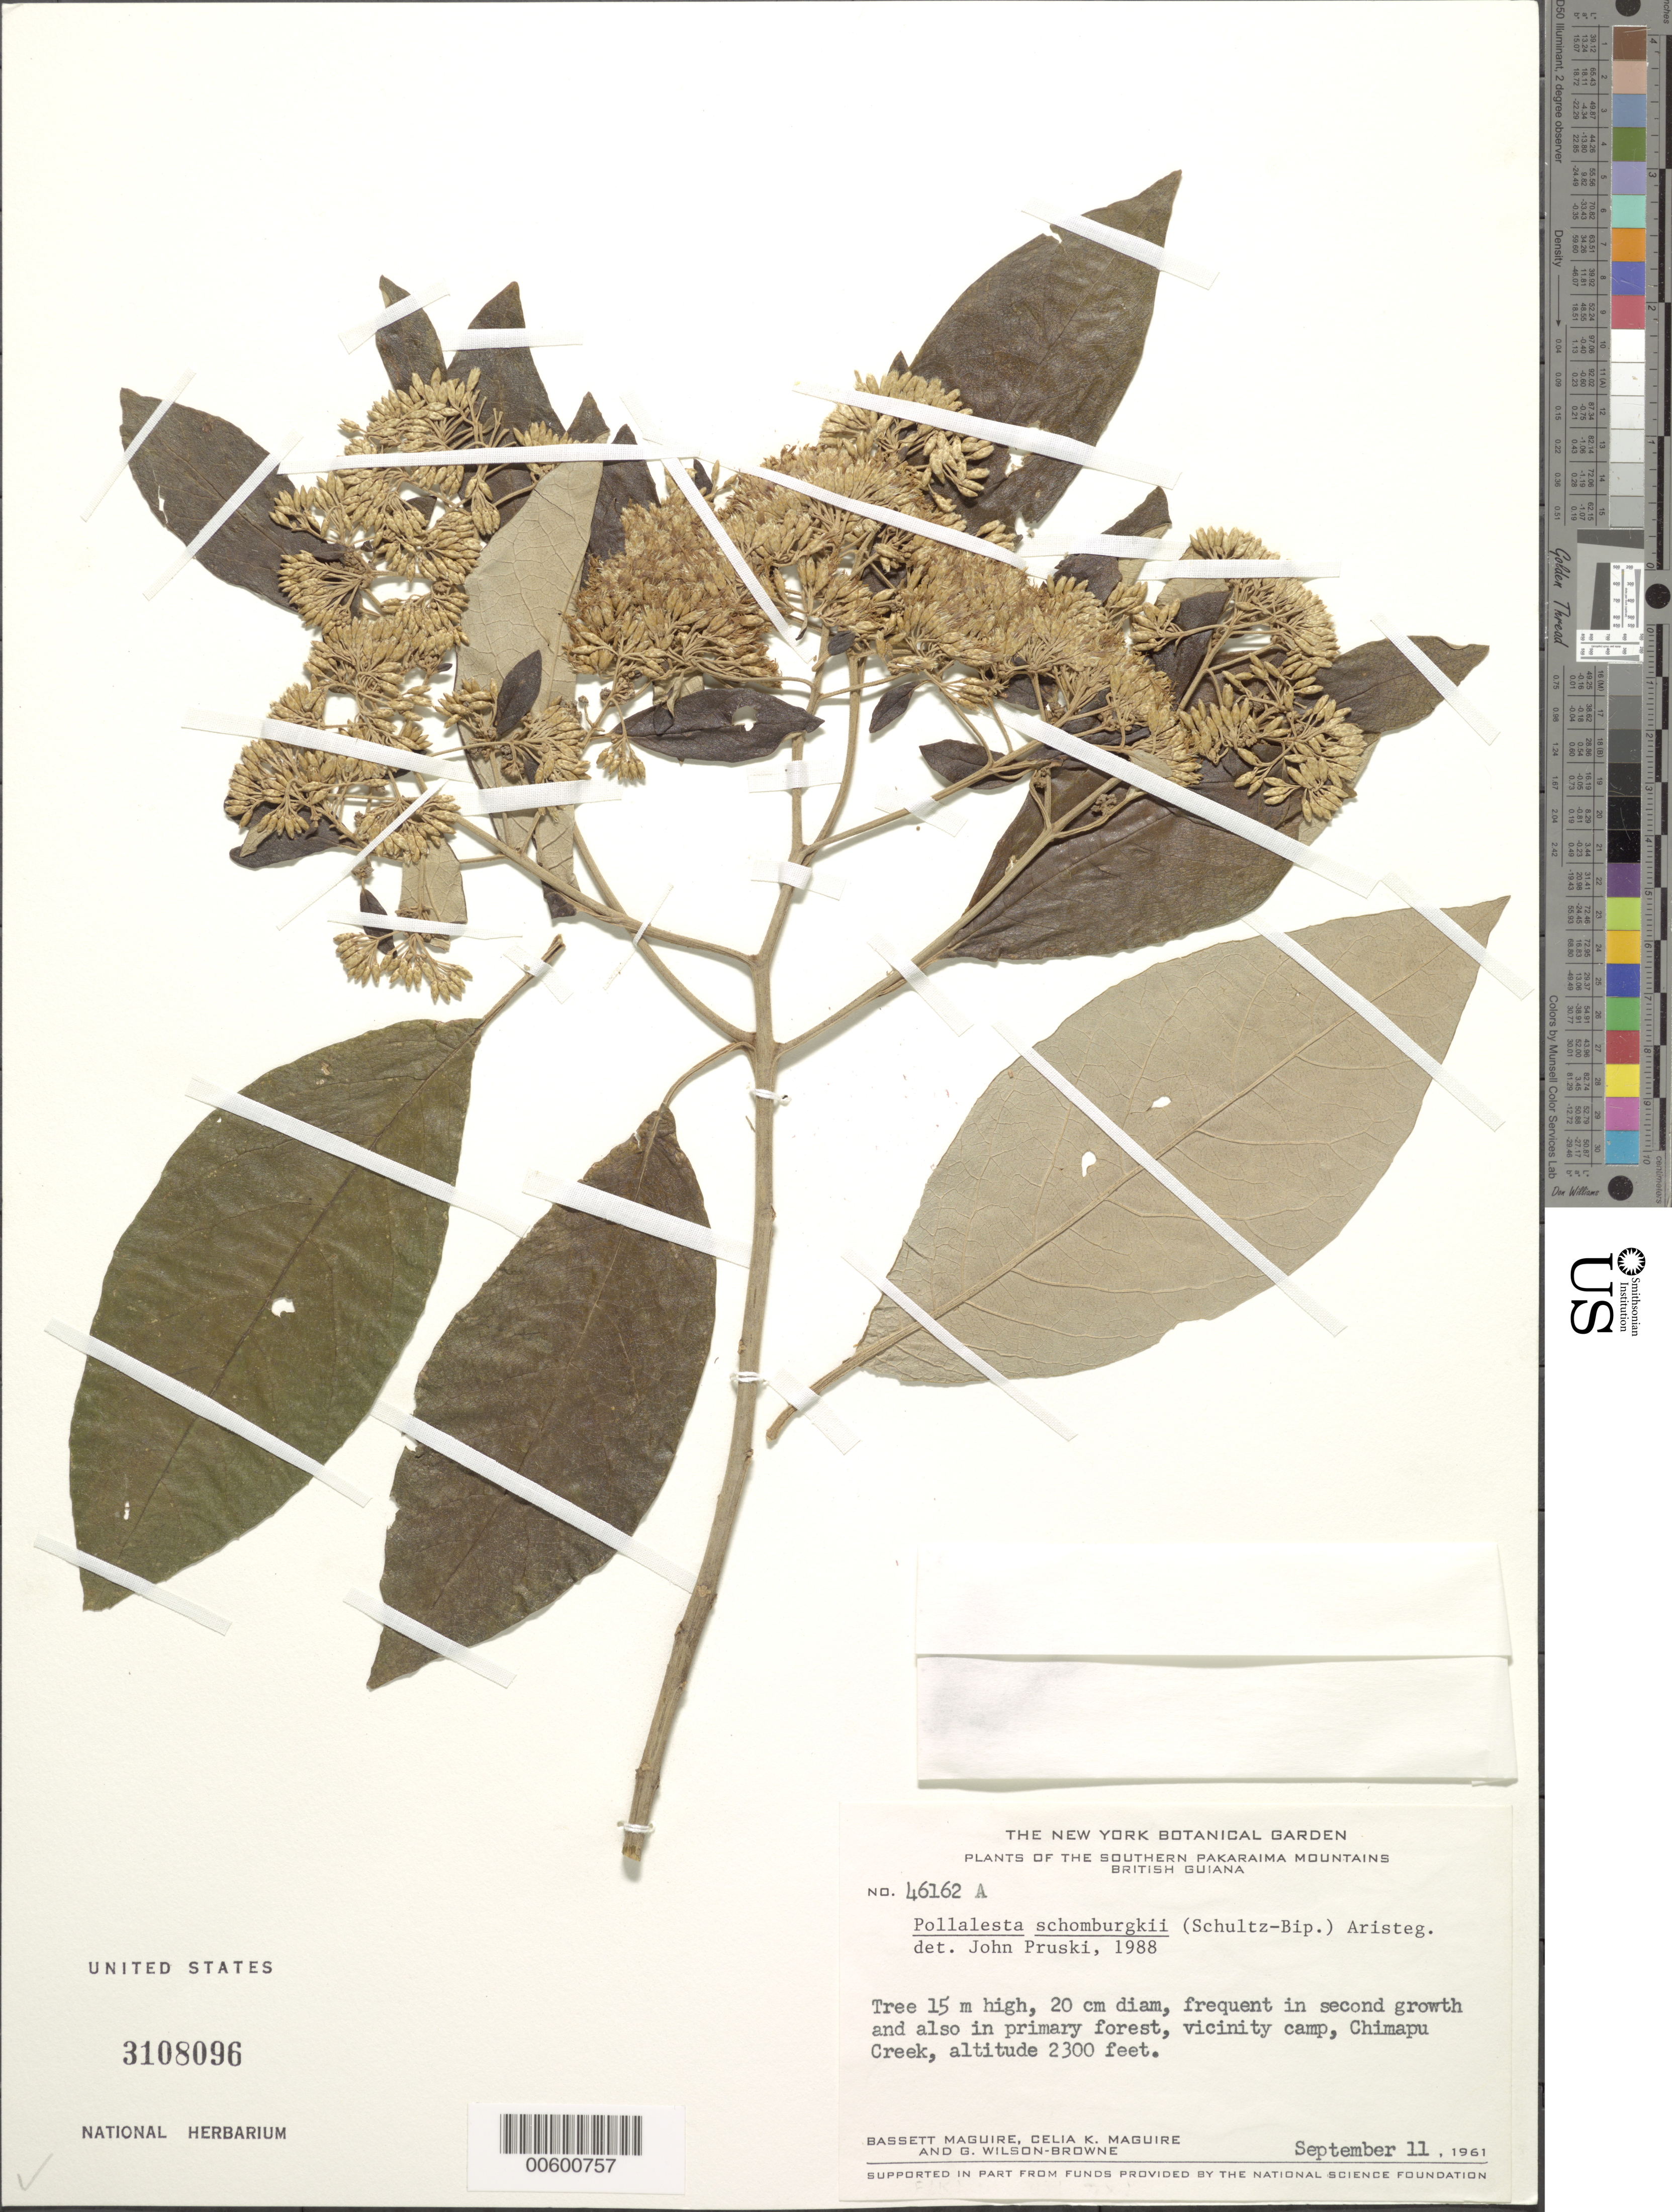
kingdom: Plantae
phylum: Tracheophyta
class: Magnoliopsida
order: Asterales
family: Asteraceae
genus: Piptocoma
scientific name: Piptocoma schomburgkii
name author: (Sch. Bip.) Pruski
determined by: Pruski, J. F.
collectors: B. Maguire, C. K. Maguire & G. Wilson-Browne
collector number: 46162 A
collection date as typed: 11-Sep-61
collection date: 1961-09-11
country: Guyana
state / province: Potaro-Siparuni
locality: Chimapu Creek, Pakaraima Mts.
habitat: Second growth and also in primary forest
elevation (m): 701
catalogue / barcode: US 3108096